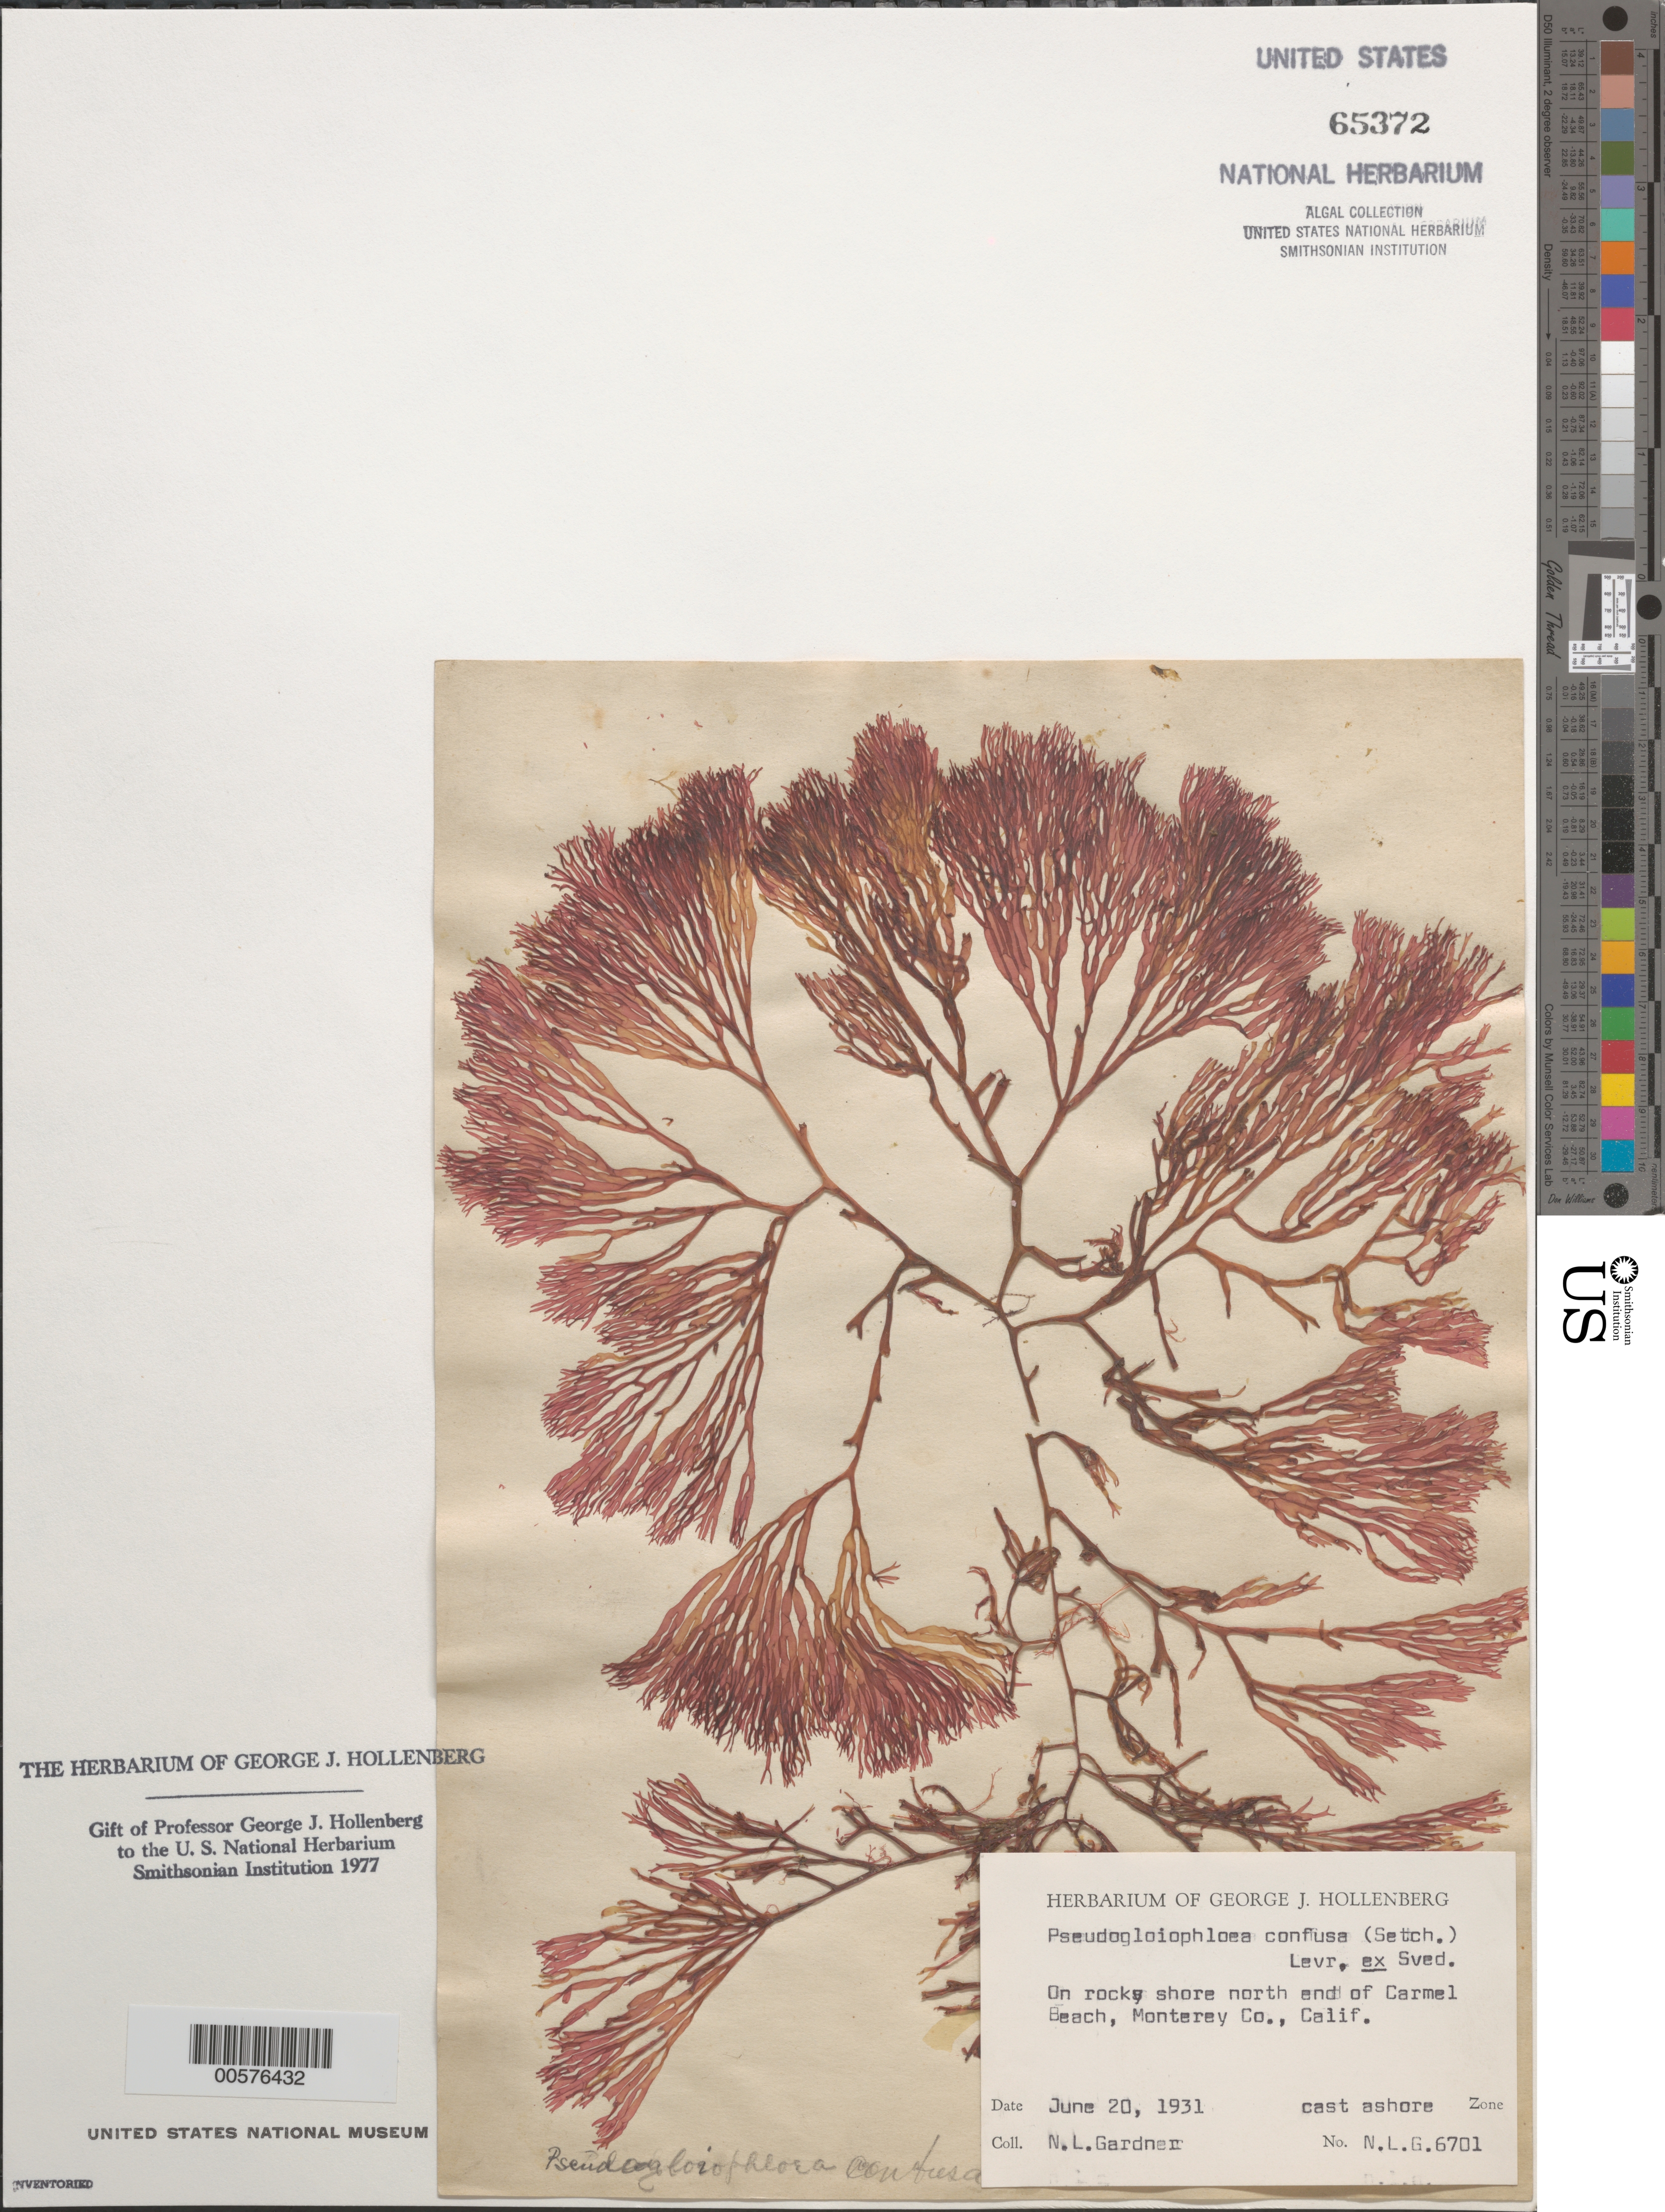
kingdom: Plantae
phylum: Rhodophyta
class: Florideophyceae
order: Nemaliales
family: Scinaiaceae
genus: Scinaia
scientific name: Scinaia confusa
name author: (Setch.) Huisman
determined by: Algae name updating Project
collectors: N. Gardner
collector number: NLG 6701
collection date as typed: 20 Jun 1931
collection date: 1931-06-20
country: United States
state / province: California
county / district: Monterey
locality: Carmel Beach, north end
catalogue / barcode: US 65372